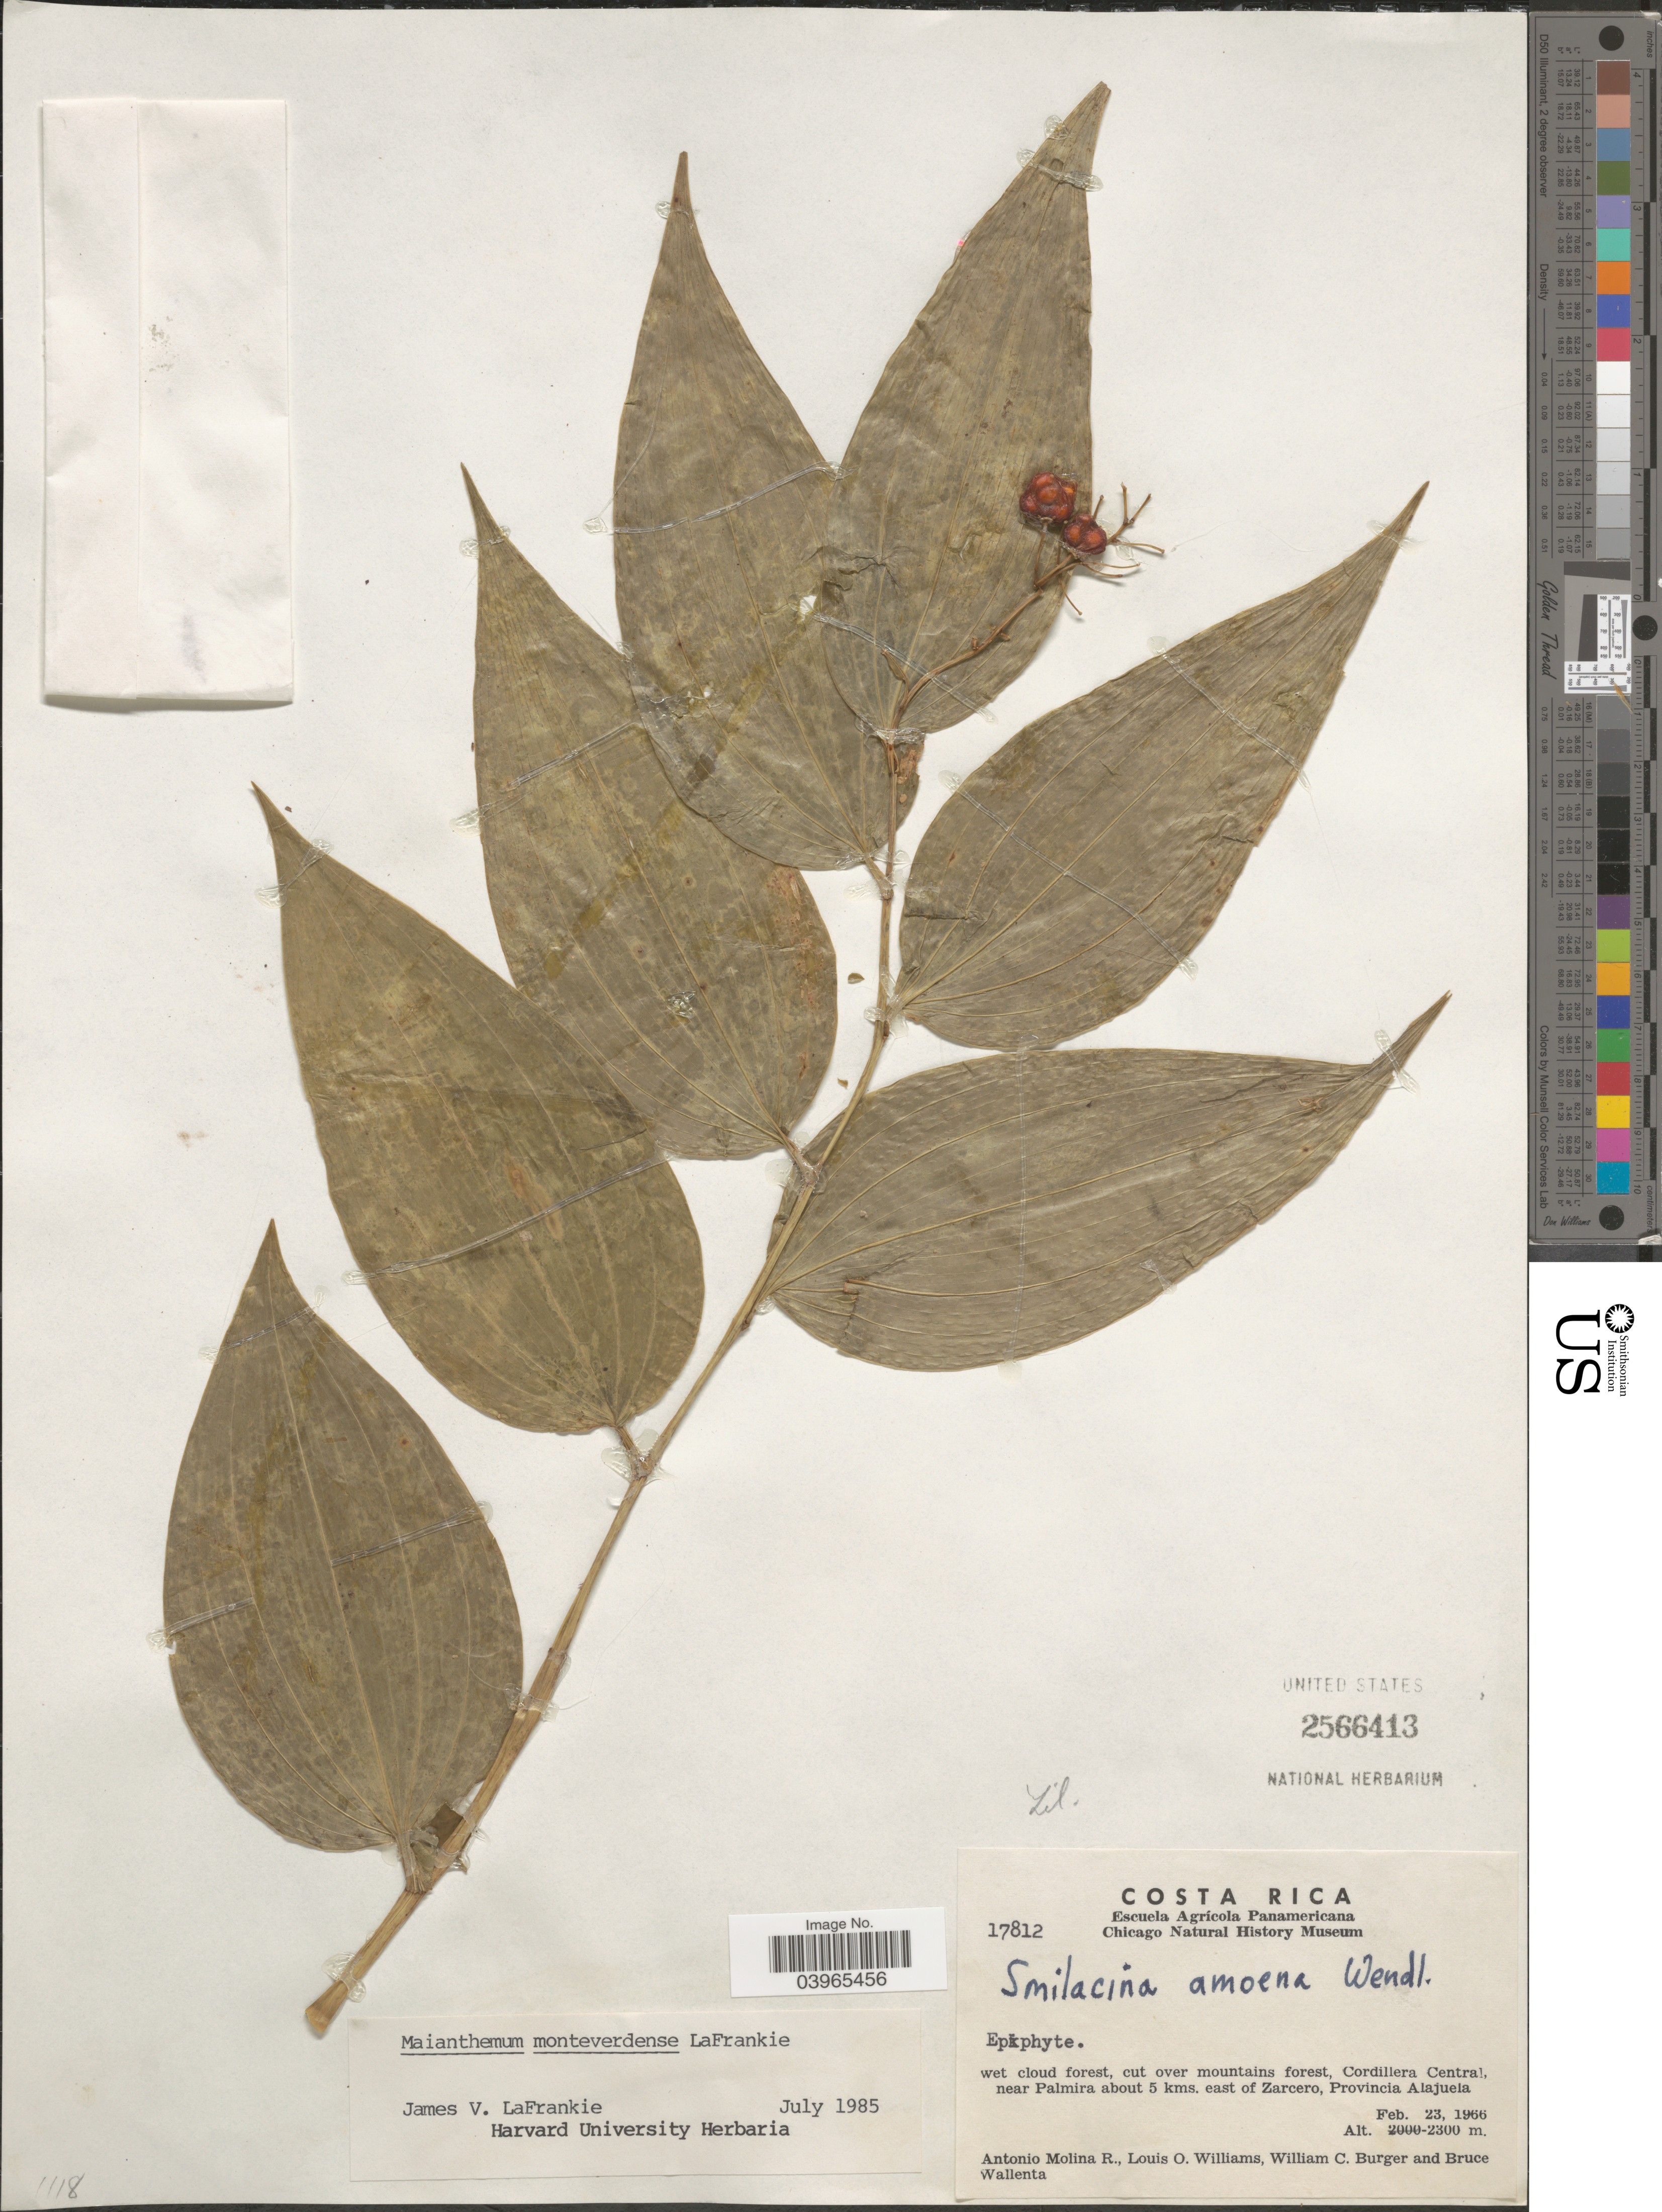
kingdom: Plantae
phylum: Tracheophyta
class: Liliopsida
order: Asparagales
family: Asparagaceae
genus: Maianthemum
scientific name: Maianthemum monteverdense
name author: LaFrankie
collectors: A. Molina R., L. O. Williams, W. Burger & B. Wallenta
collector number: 17812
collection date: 1966-02-23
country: Costa Rica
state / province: Alajuela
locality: Cordillera Central, near Palmira about 5 kms. east of Zarcero.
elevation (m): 2300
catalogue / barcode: US 2566413